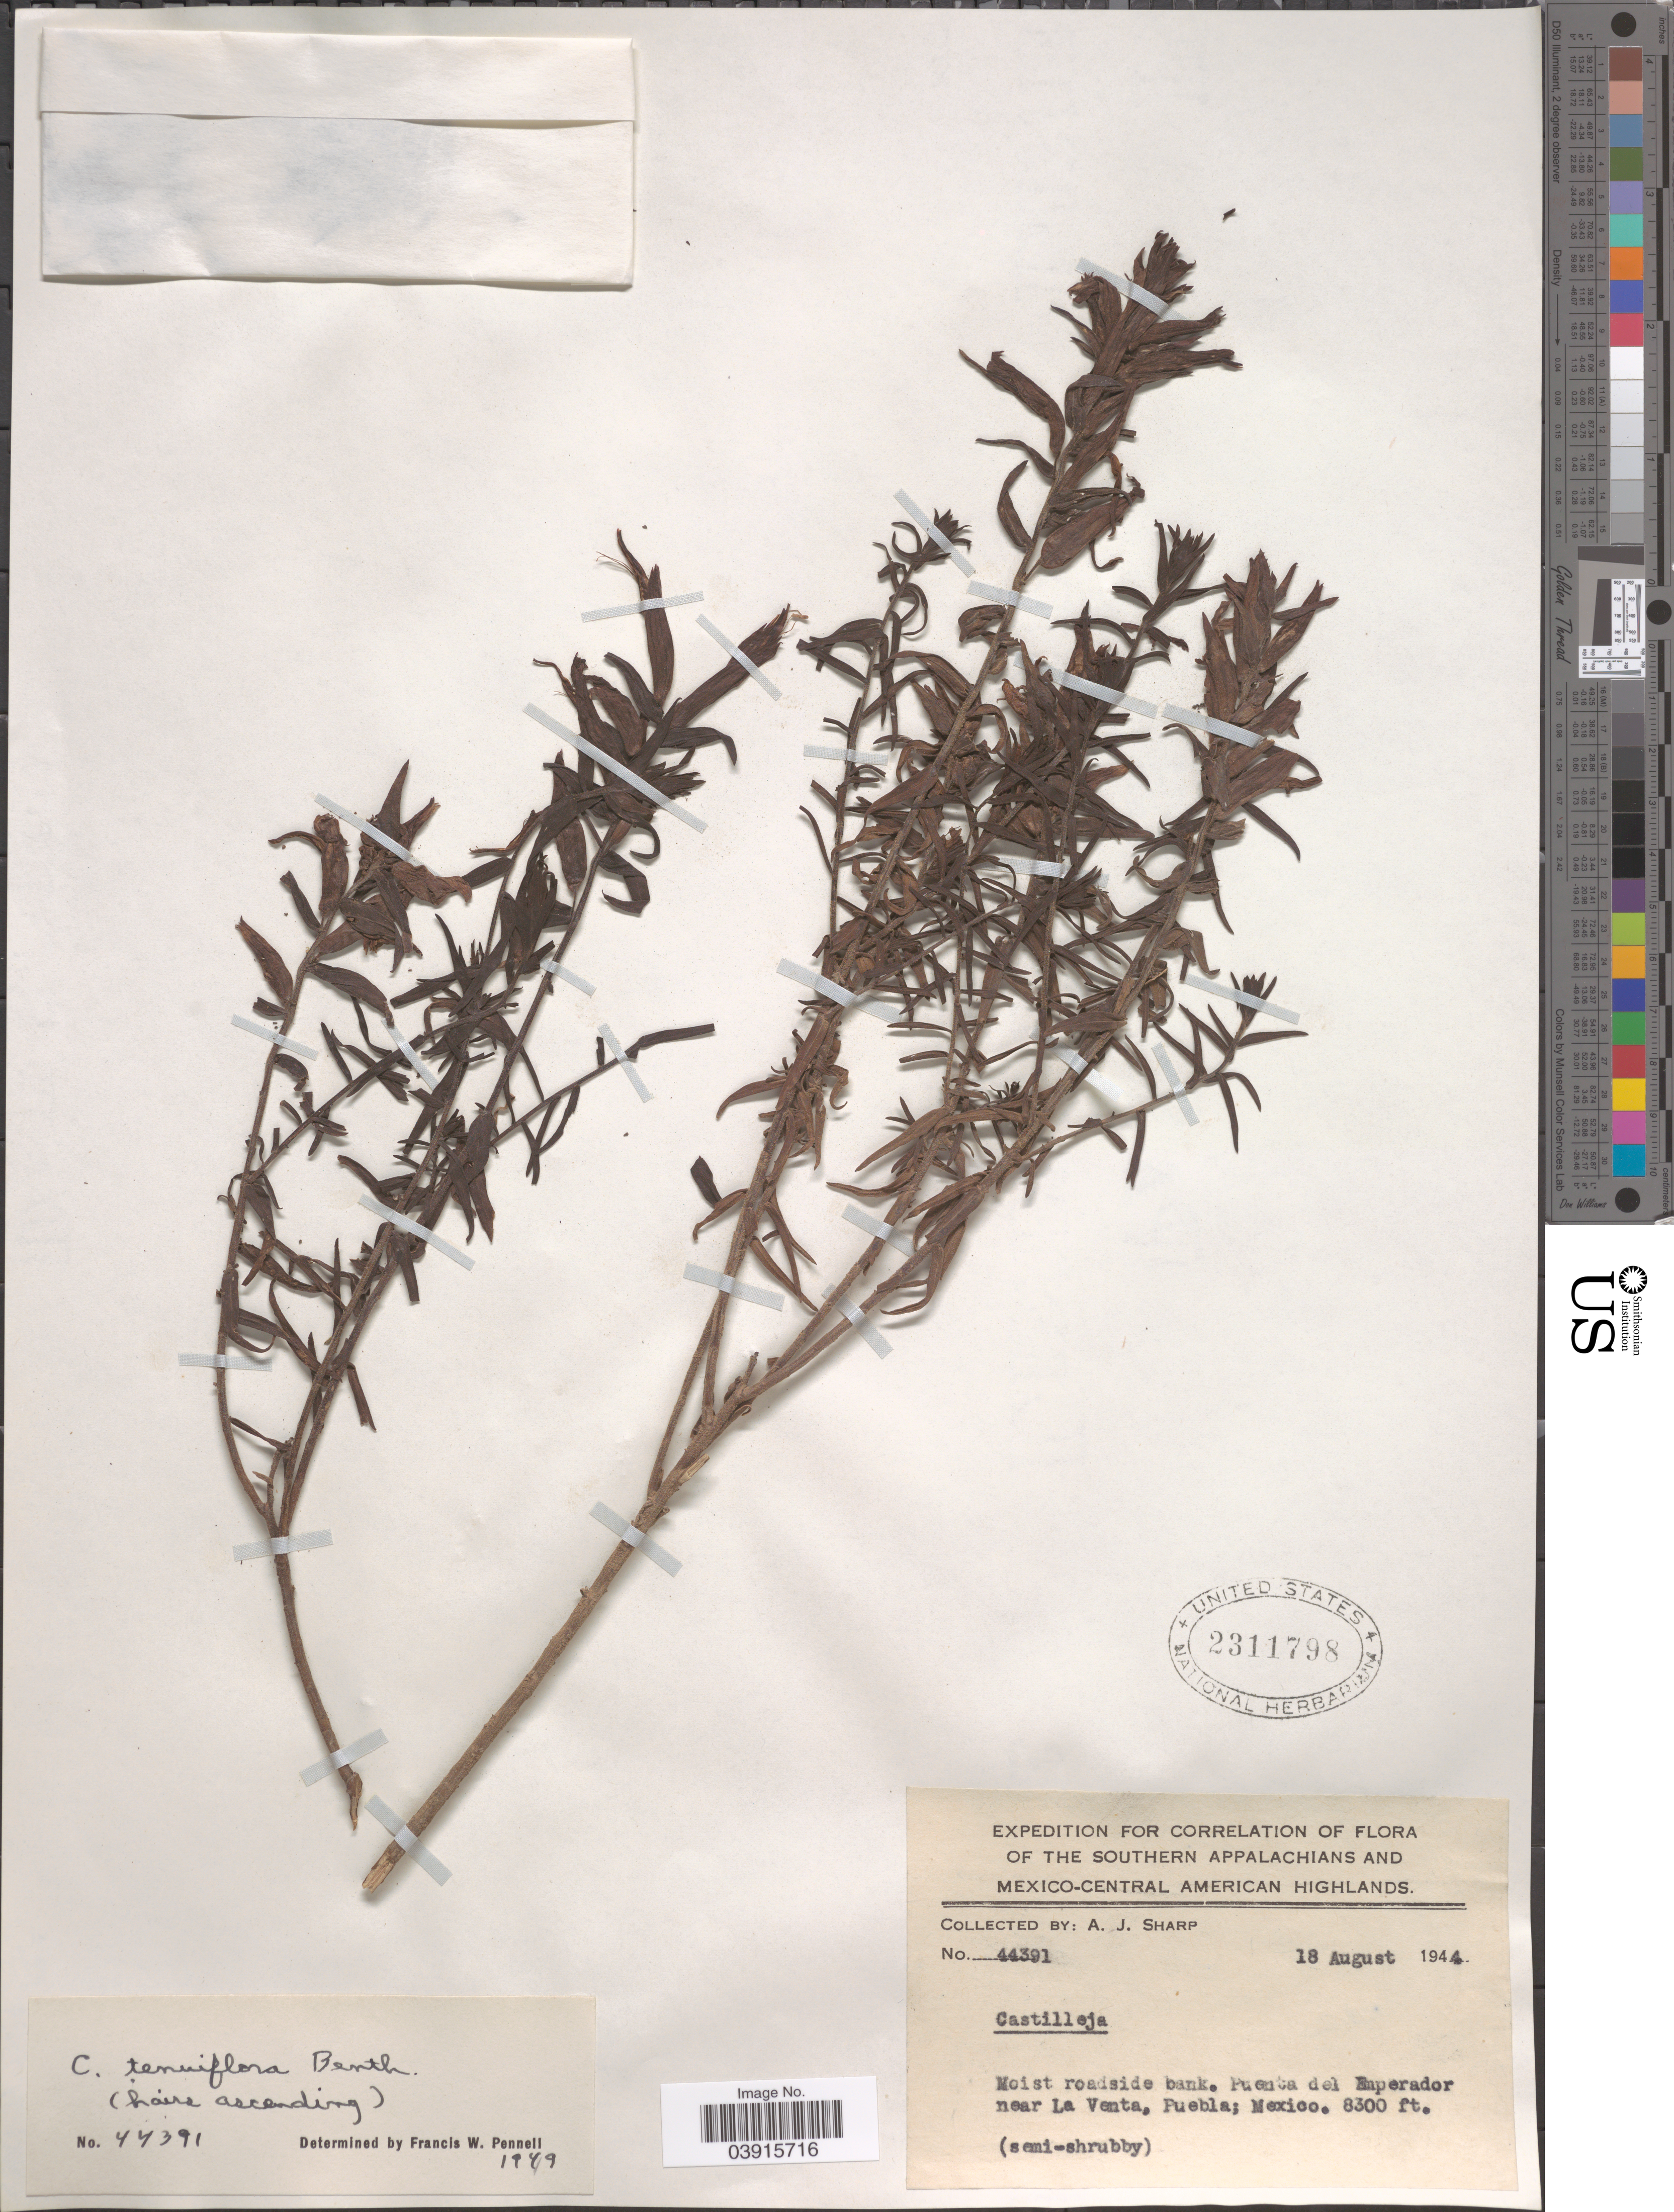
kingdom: Plantae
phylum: Tracheophyta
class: Magnoliopsida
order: Lamiales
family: Orobanchaceae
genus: Castilleja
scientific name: Castilleja tenuiflora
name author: Benth.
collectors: A. J. Sharp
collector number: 44391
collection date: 1944-08-18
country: Mexico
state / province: Puebla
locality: The Southern Appalachians and Mexico-Central American Highlands. Puenta del Emperador near La Venta.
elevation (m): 2530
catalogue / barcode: US 2311798